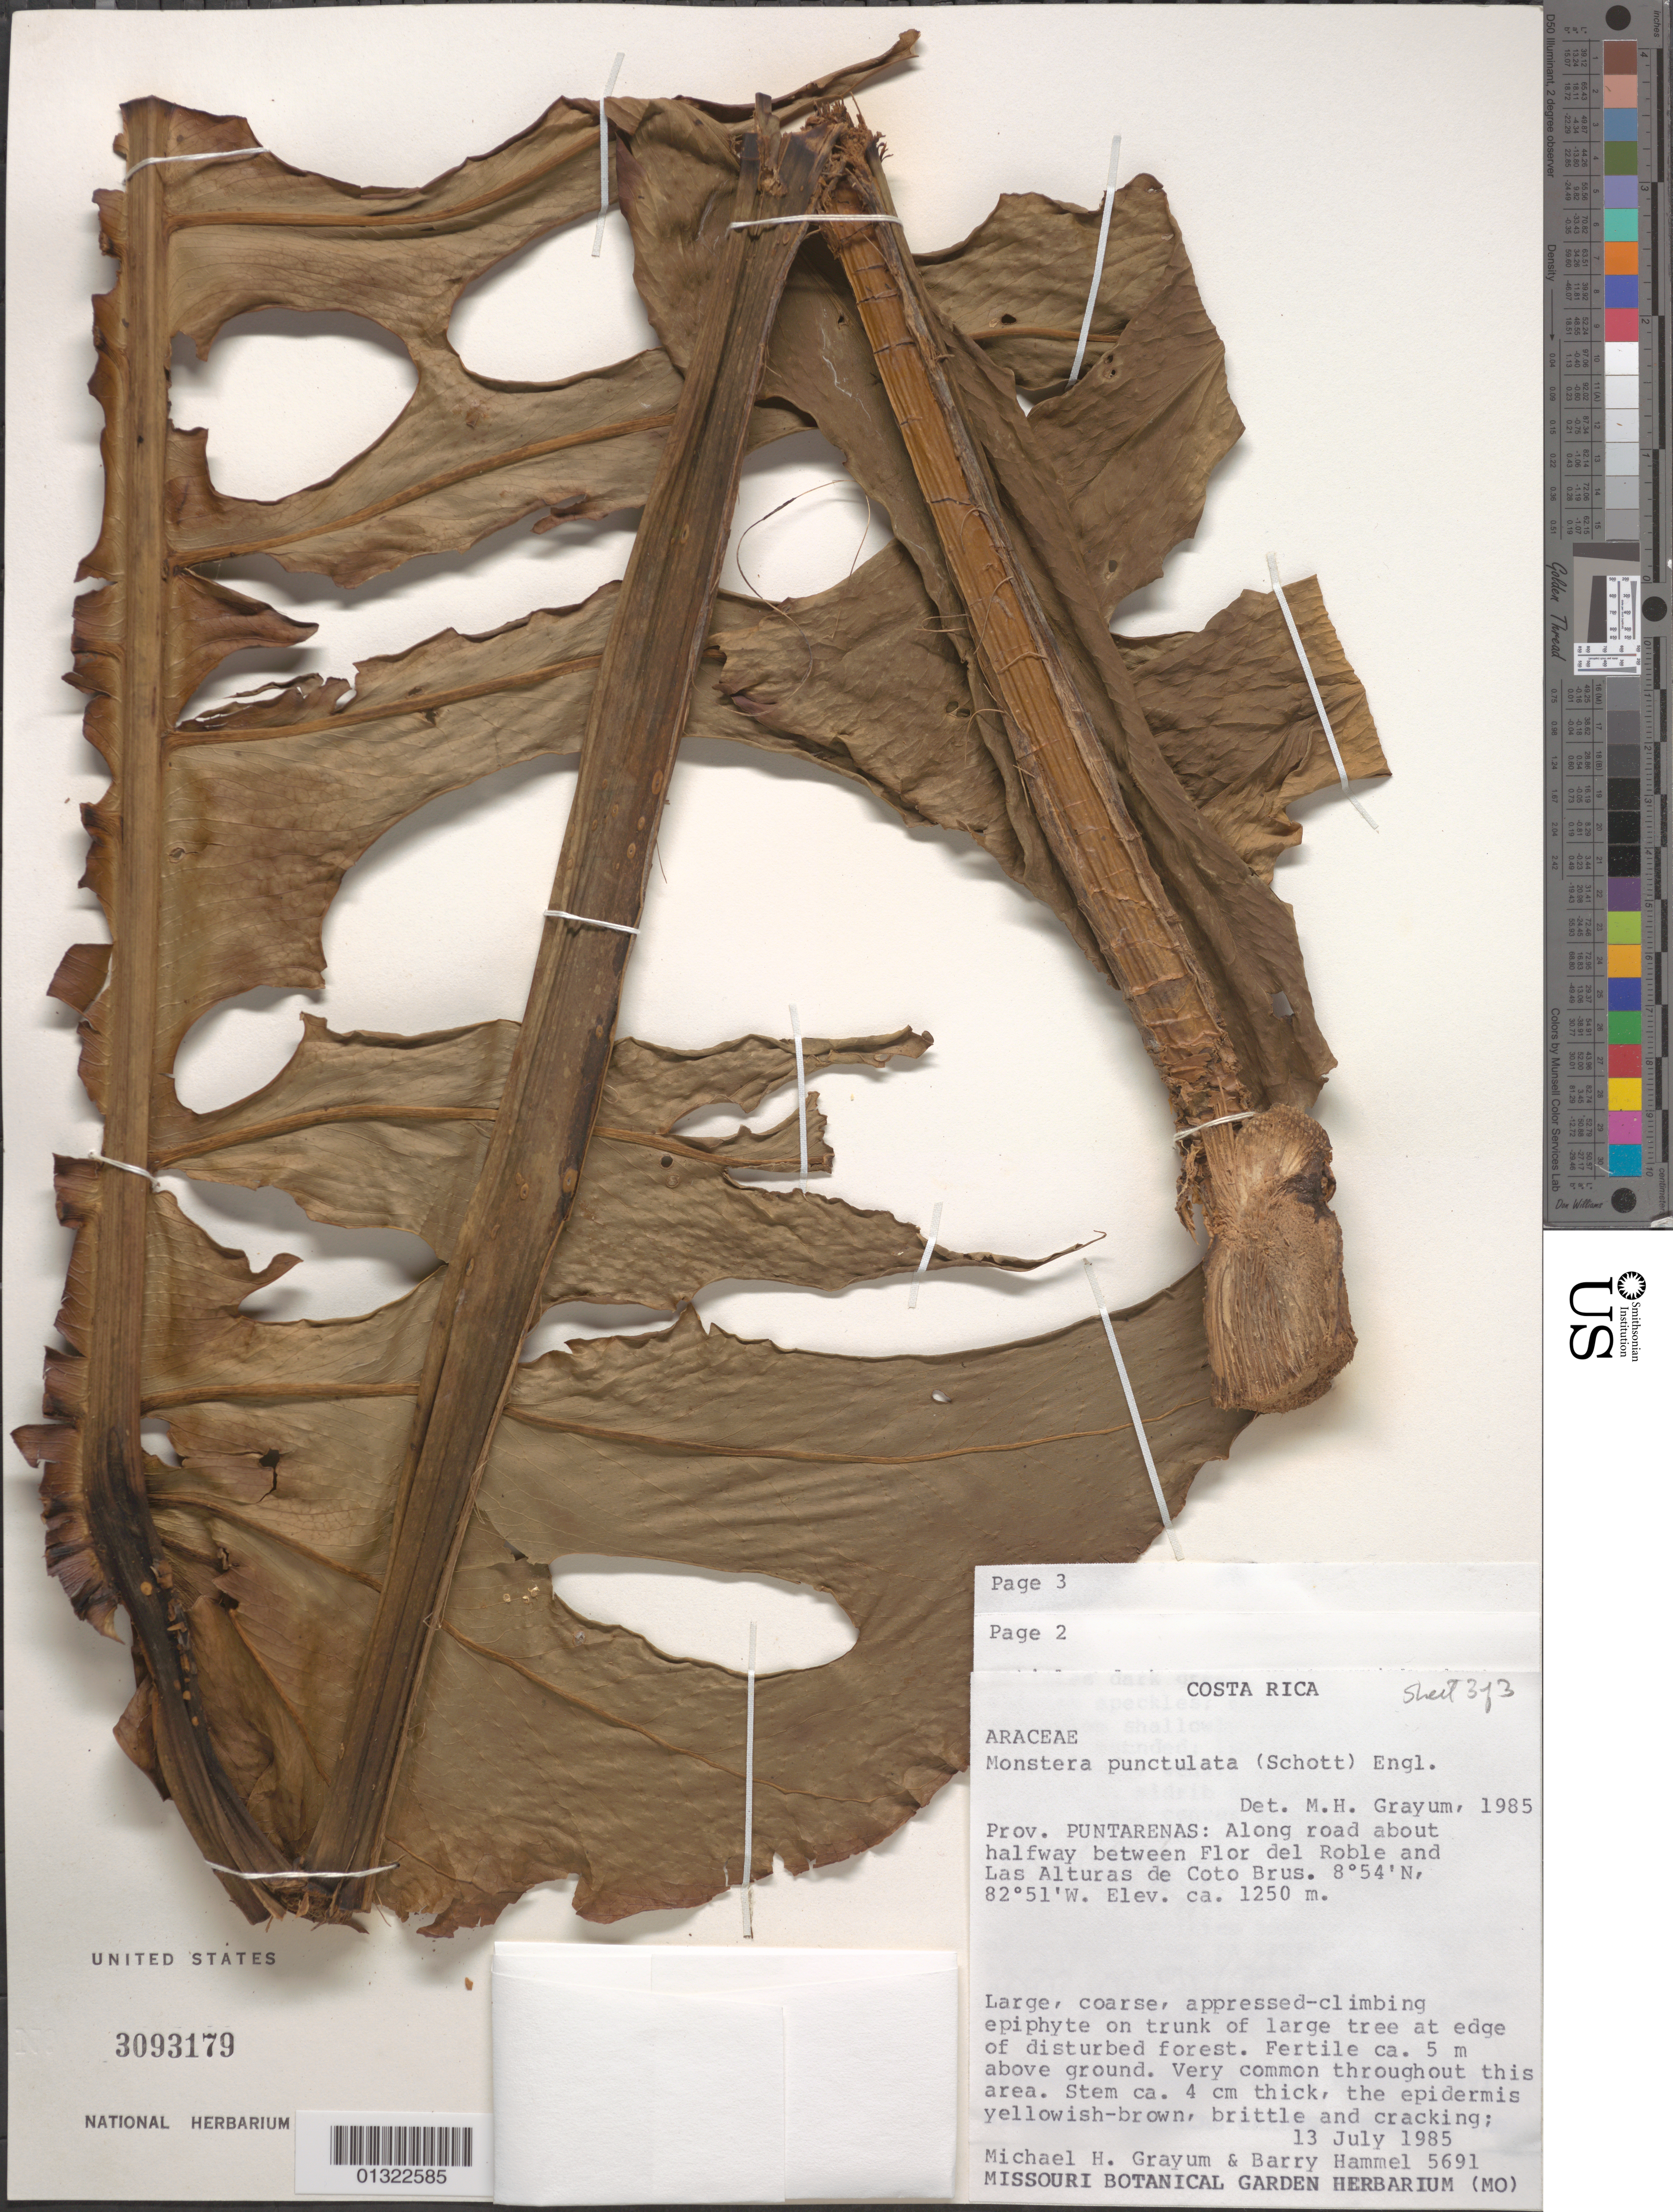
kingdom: Plantae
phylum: Tracheophyta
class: Liliopsida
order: Alismatales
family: Araceae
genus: Monstera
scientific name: Monstera punctulata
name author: (Schott) Schott ex Engl.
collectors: M. H. Grayum & B. Hammel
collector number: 5691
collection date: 1985-07-13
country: Costa Rica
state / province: Puntarenas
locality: Along road about halfway between Flor del Roble and Las Alturas de Coto Brus.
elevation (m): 1250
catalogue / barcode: US 3093179